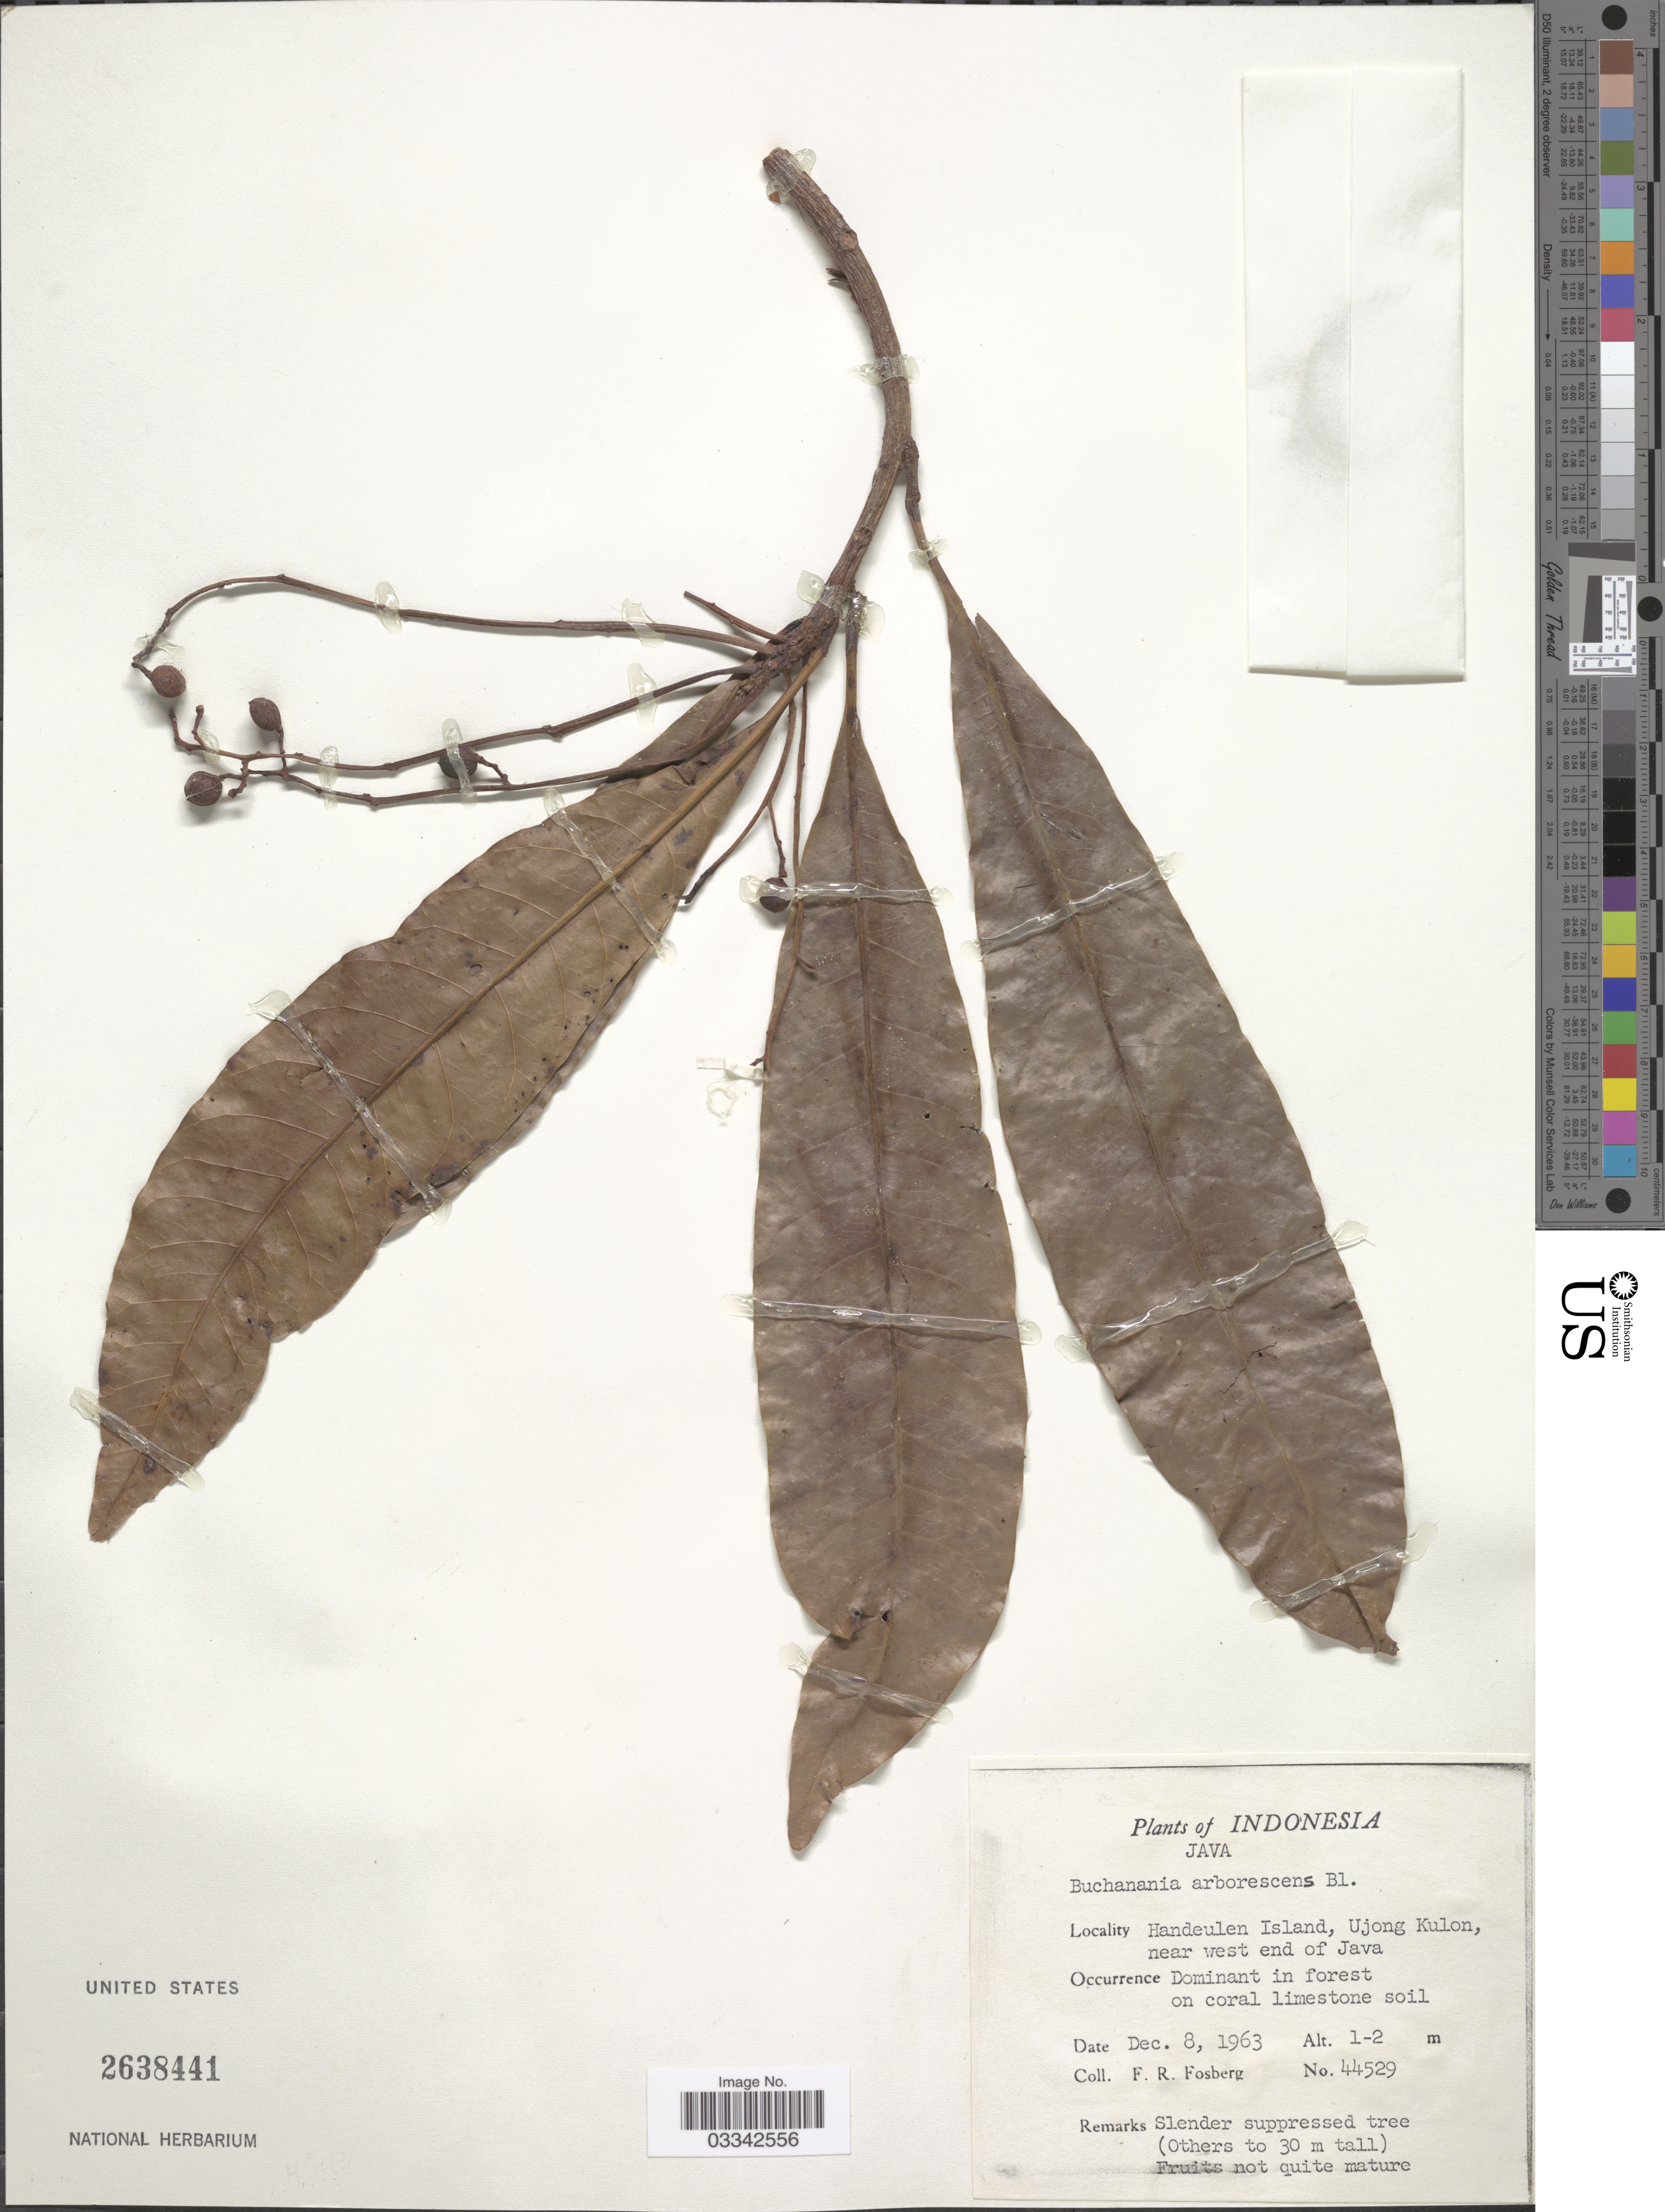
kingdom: Plantae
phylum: Tracheophyta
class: Magnoliopsida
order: Sapindales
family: Anacardiaceae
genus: Buchanania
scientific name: Buchanania arborescens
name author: (Blume) Blume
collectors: F. R. Fosberg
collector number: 44529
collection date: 1963-12-08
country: Indonesia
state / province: Java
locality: Handeulen Island, Ujong Kulon, near west end of Java.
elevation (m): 1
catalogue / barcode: US 2638441